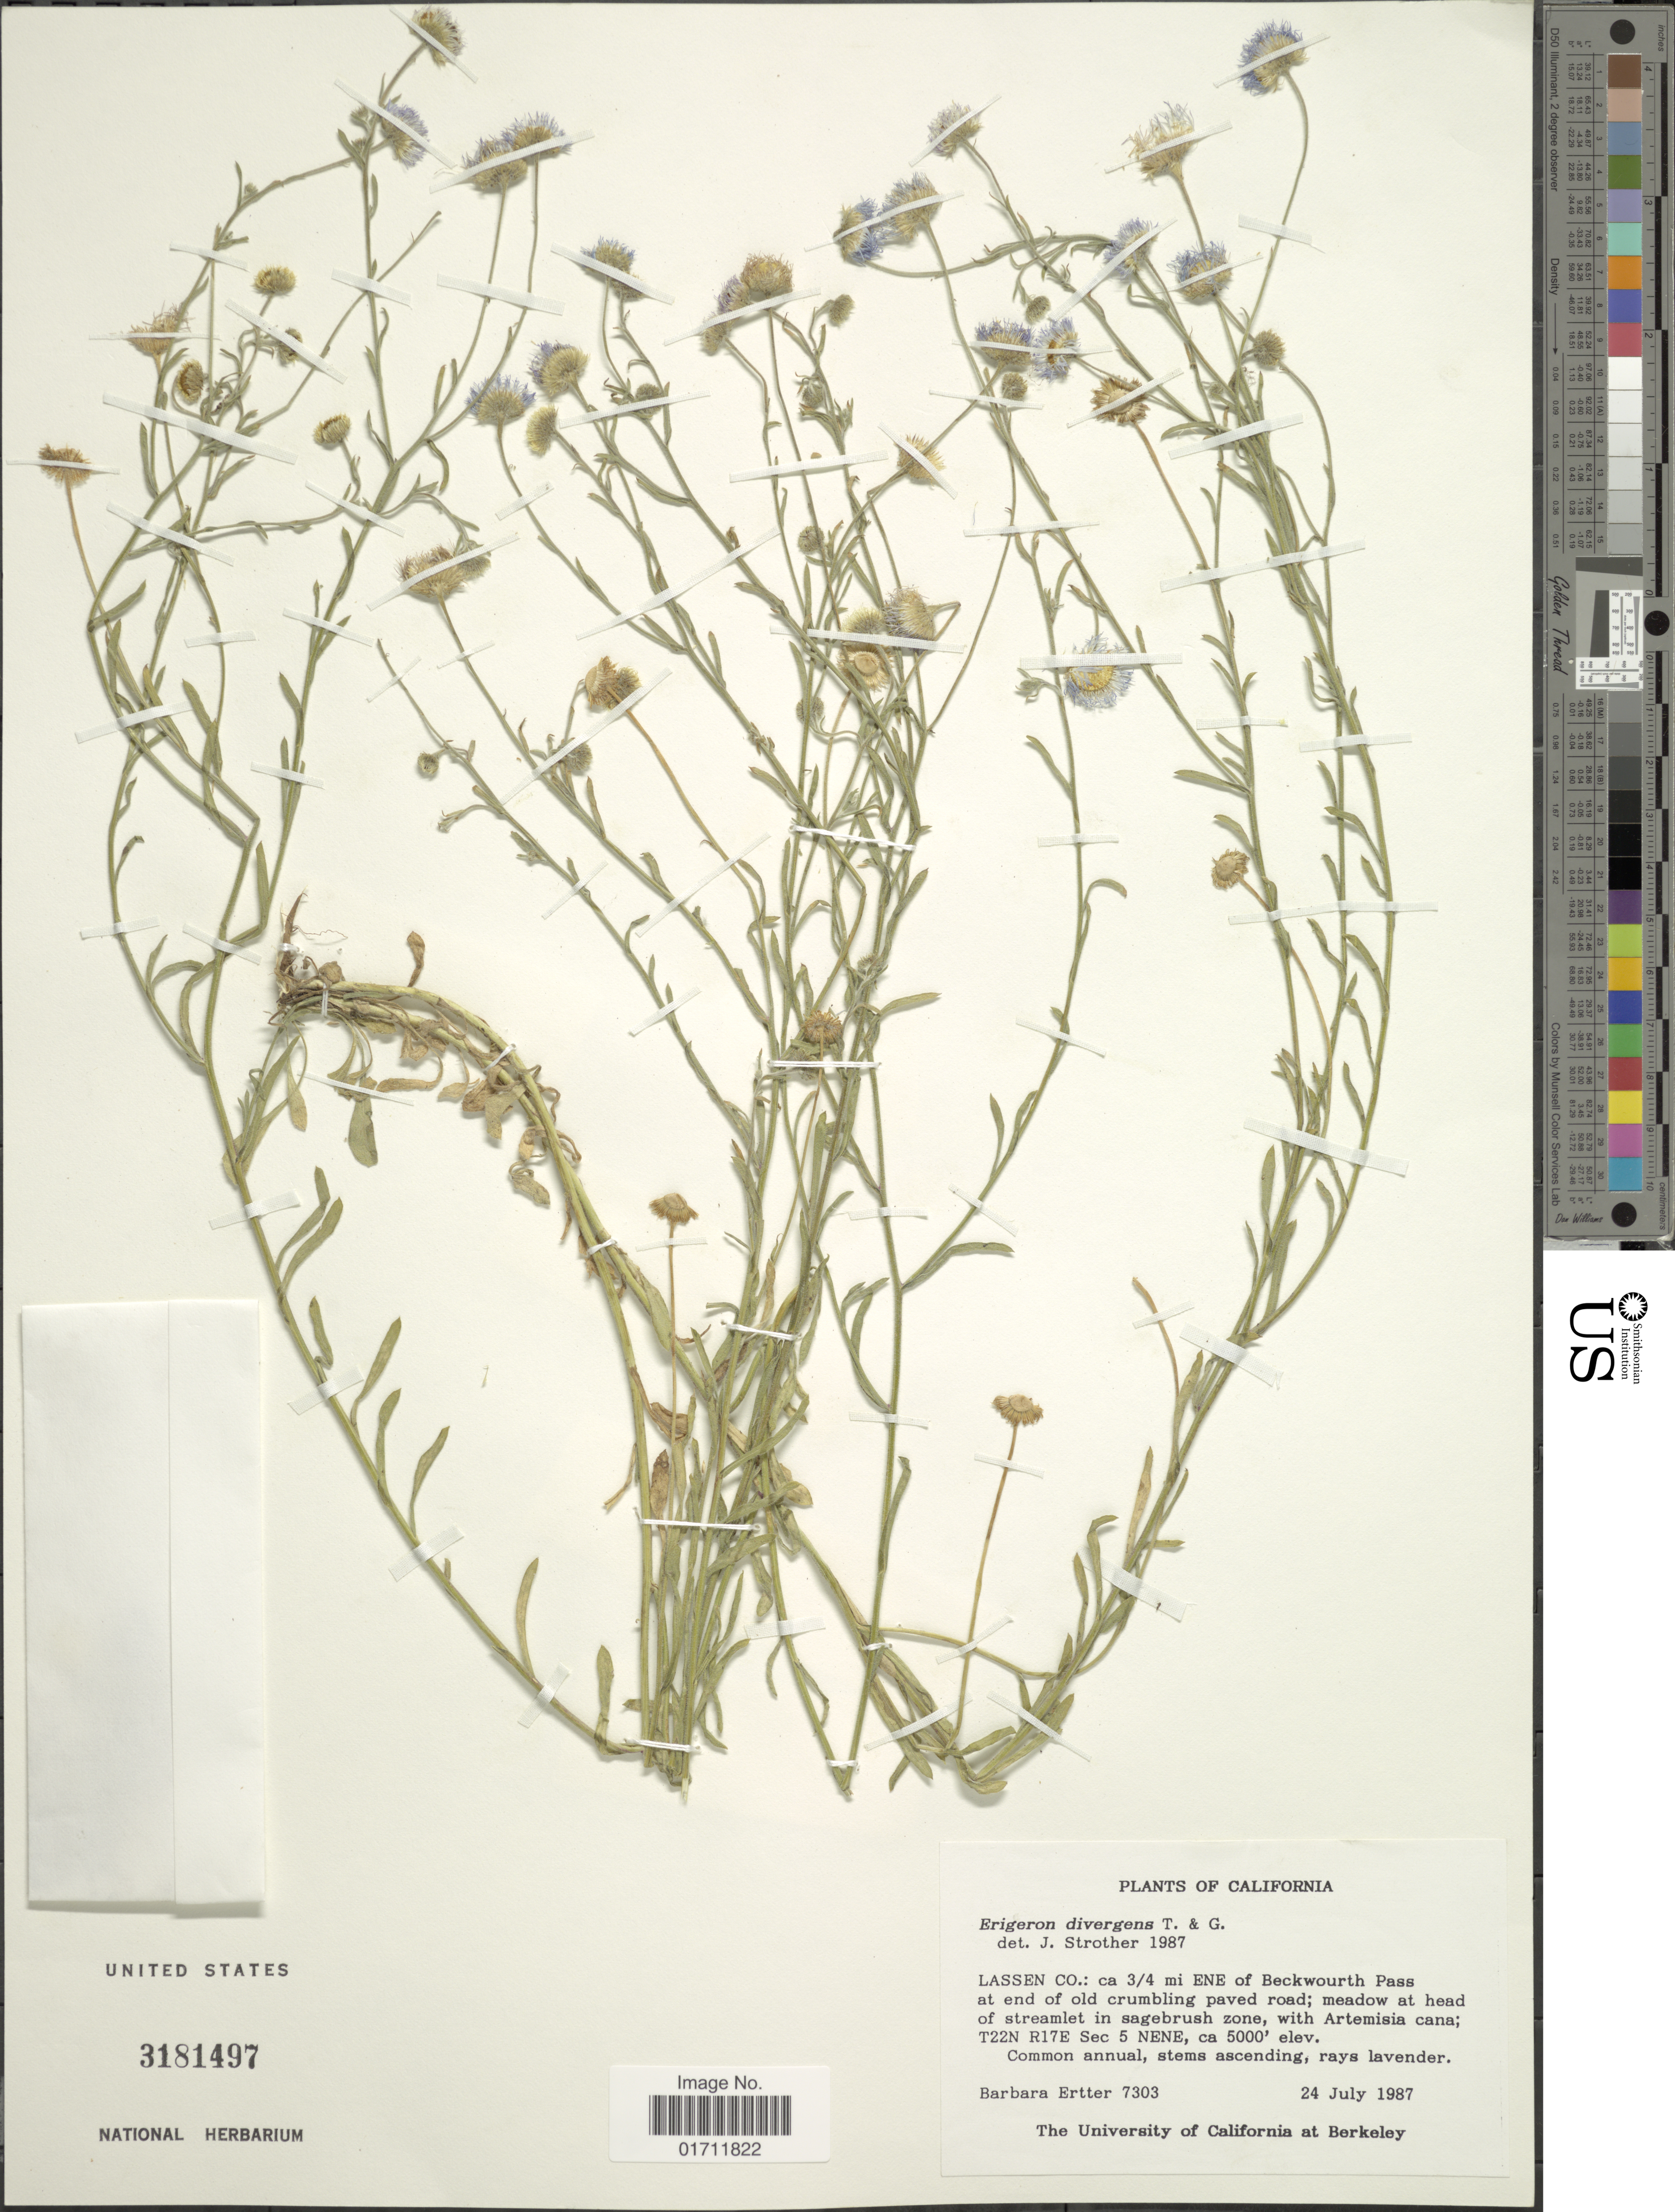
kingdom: Plantae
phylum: Tracheophyta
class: Magnoliopsida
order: Asterales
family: Asteraceae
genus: Erigeron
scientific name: Erigeron divergens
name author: Torr. & A. Gray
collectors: B. Ertter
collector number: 7303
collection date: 1987-07-24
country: United States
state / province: California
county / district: Lassen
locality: Lassen Co Co: ca 3/4 mi ENE of Bekwourth Pass at end of old crumbling paved road; meado at head of streamlet in sagebrush zone, T22N R17E Sec 5 NENE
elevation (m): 1524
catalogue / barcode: US 3181497